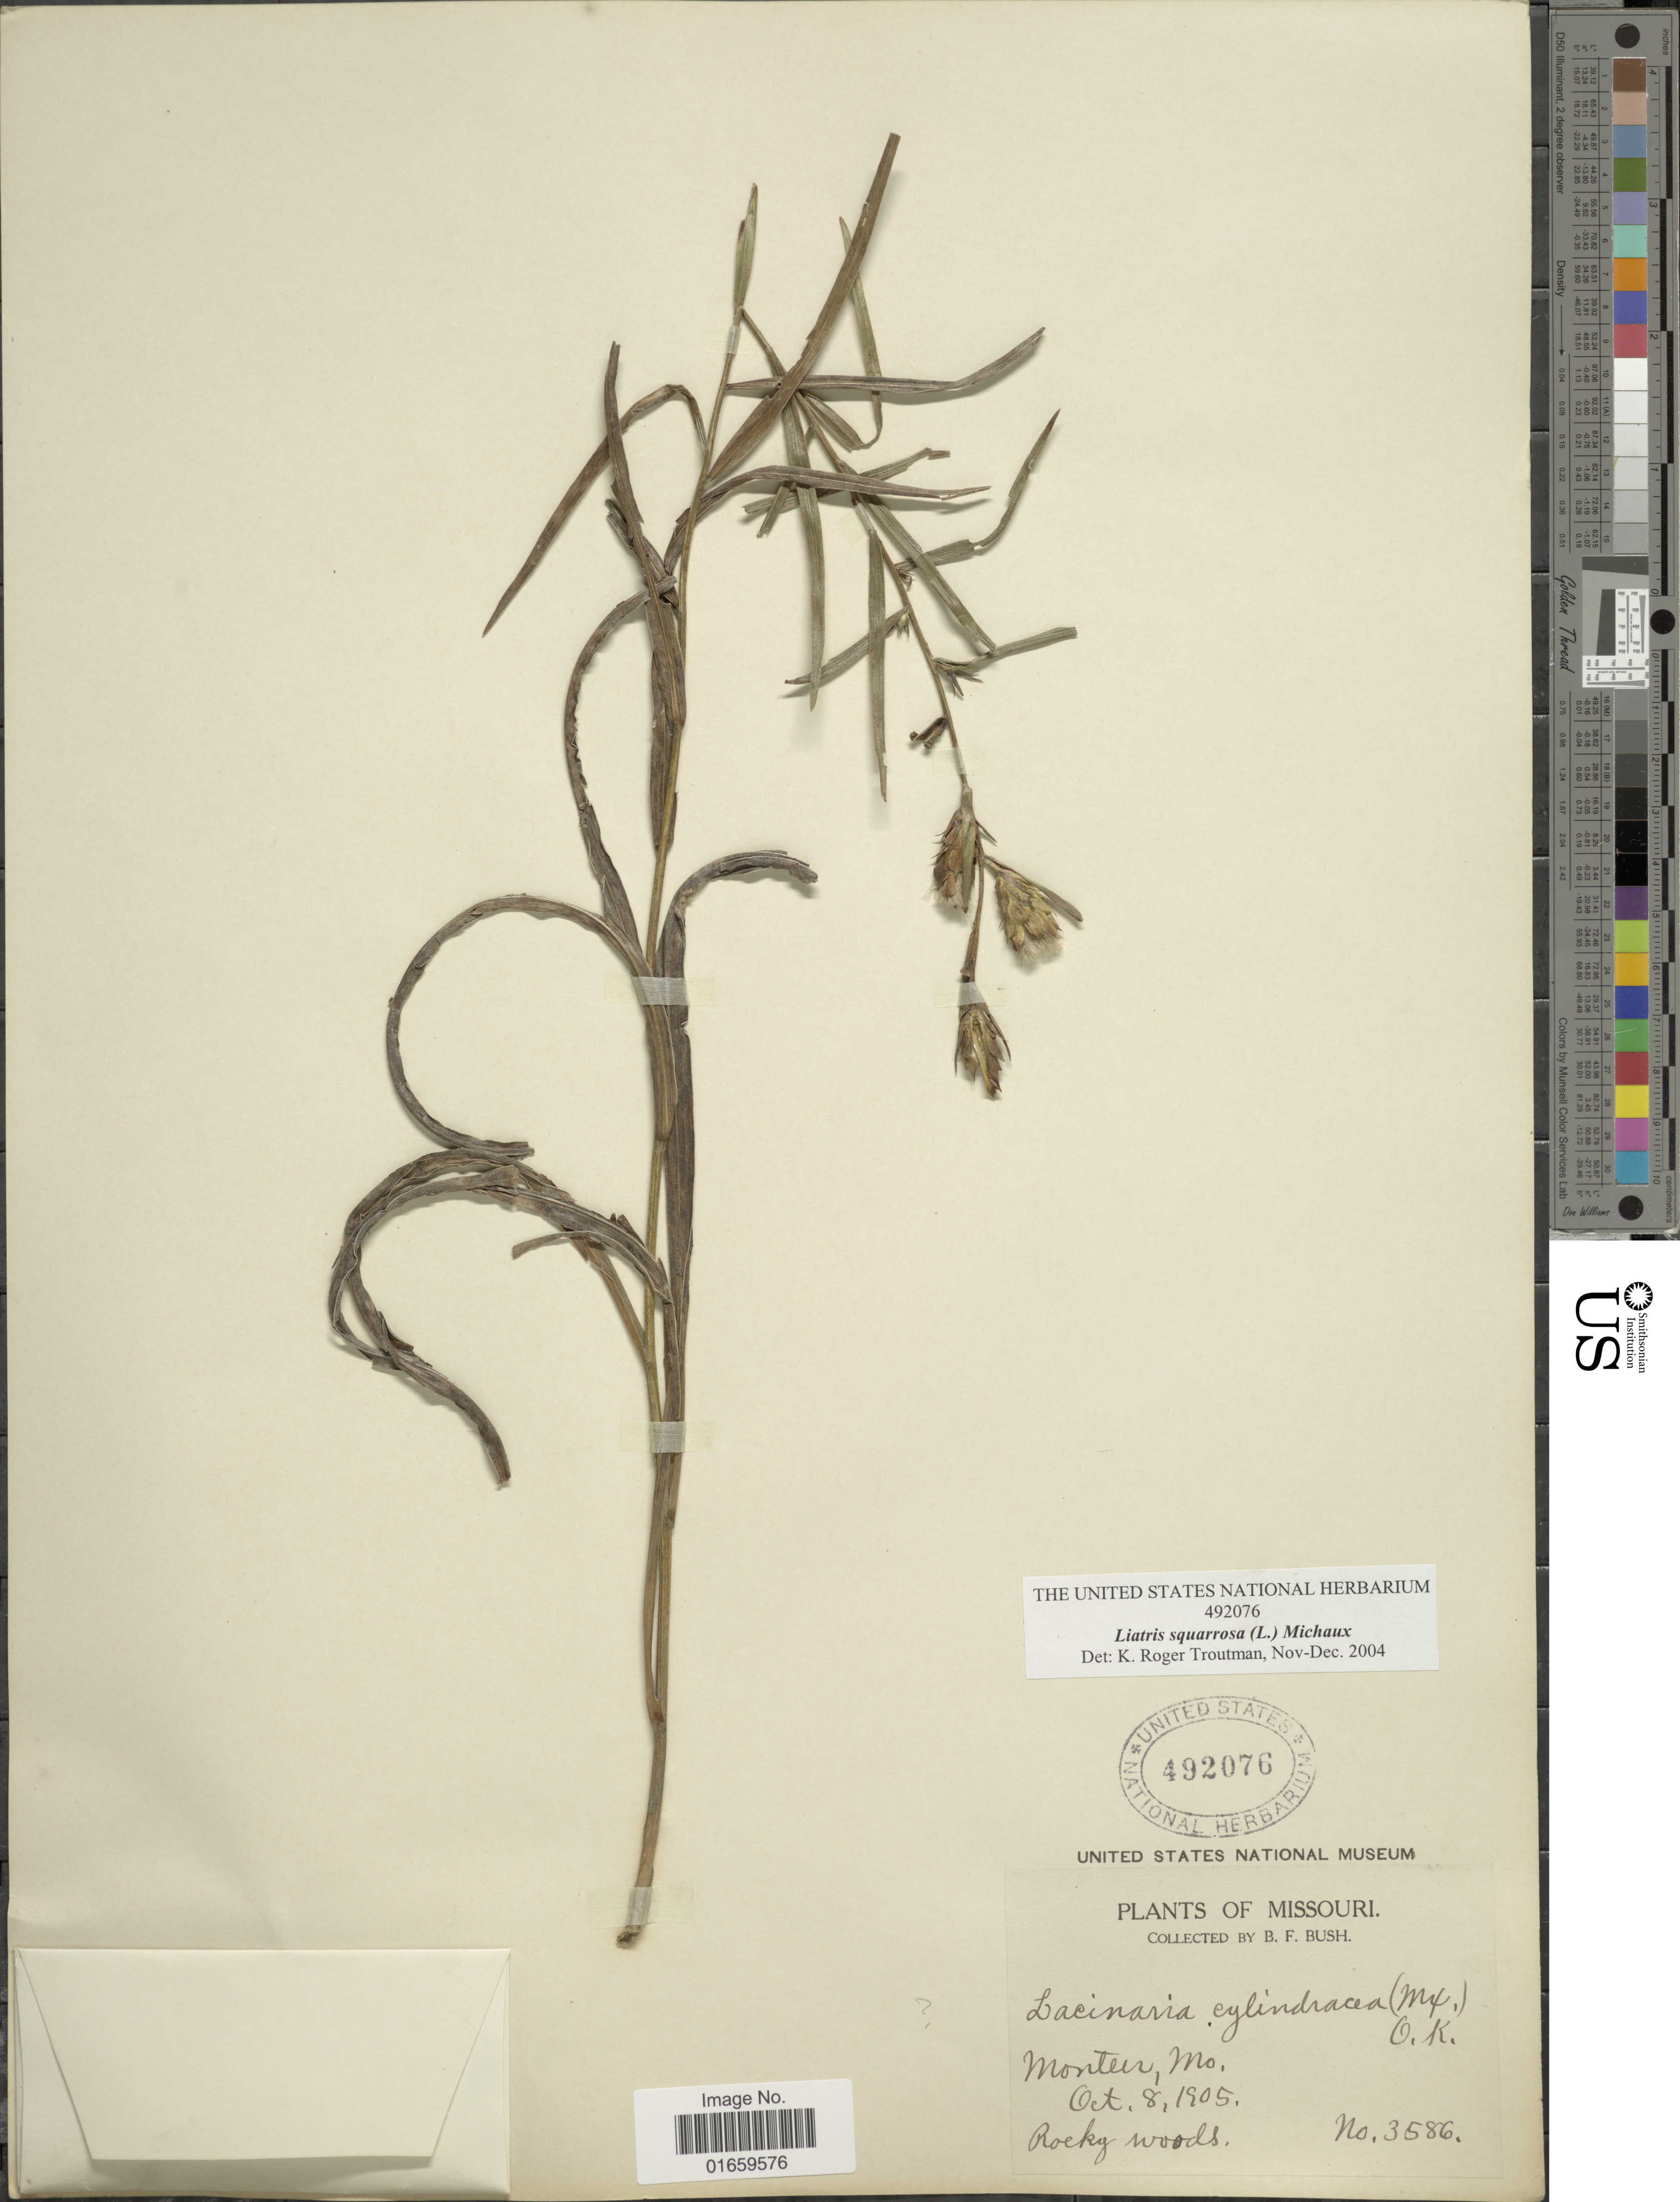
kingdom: Plantae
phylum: Tracheophyta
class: Magnoliopsida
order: Asterales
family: Asteraceae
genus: Liatris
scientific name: Liatris squarrosa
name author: (L.) Michx.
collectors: B. F. Bush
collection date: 1905-10-08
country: United States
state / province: Missouri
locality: Monteer, Mo.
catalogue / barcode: US 492076